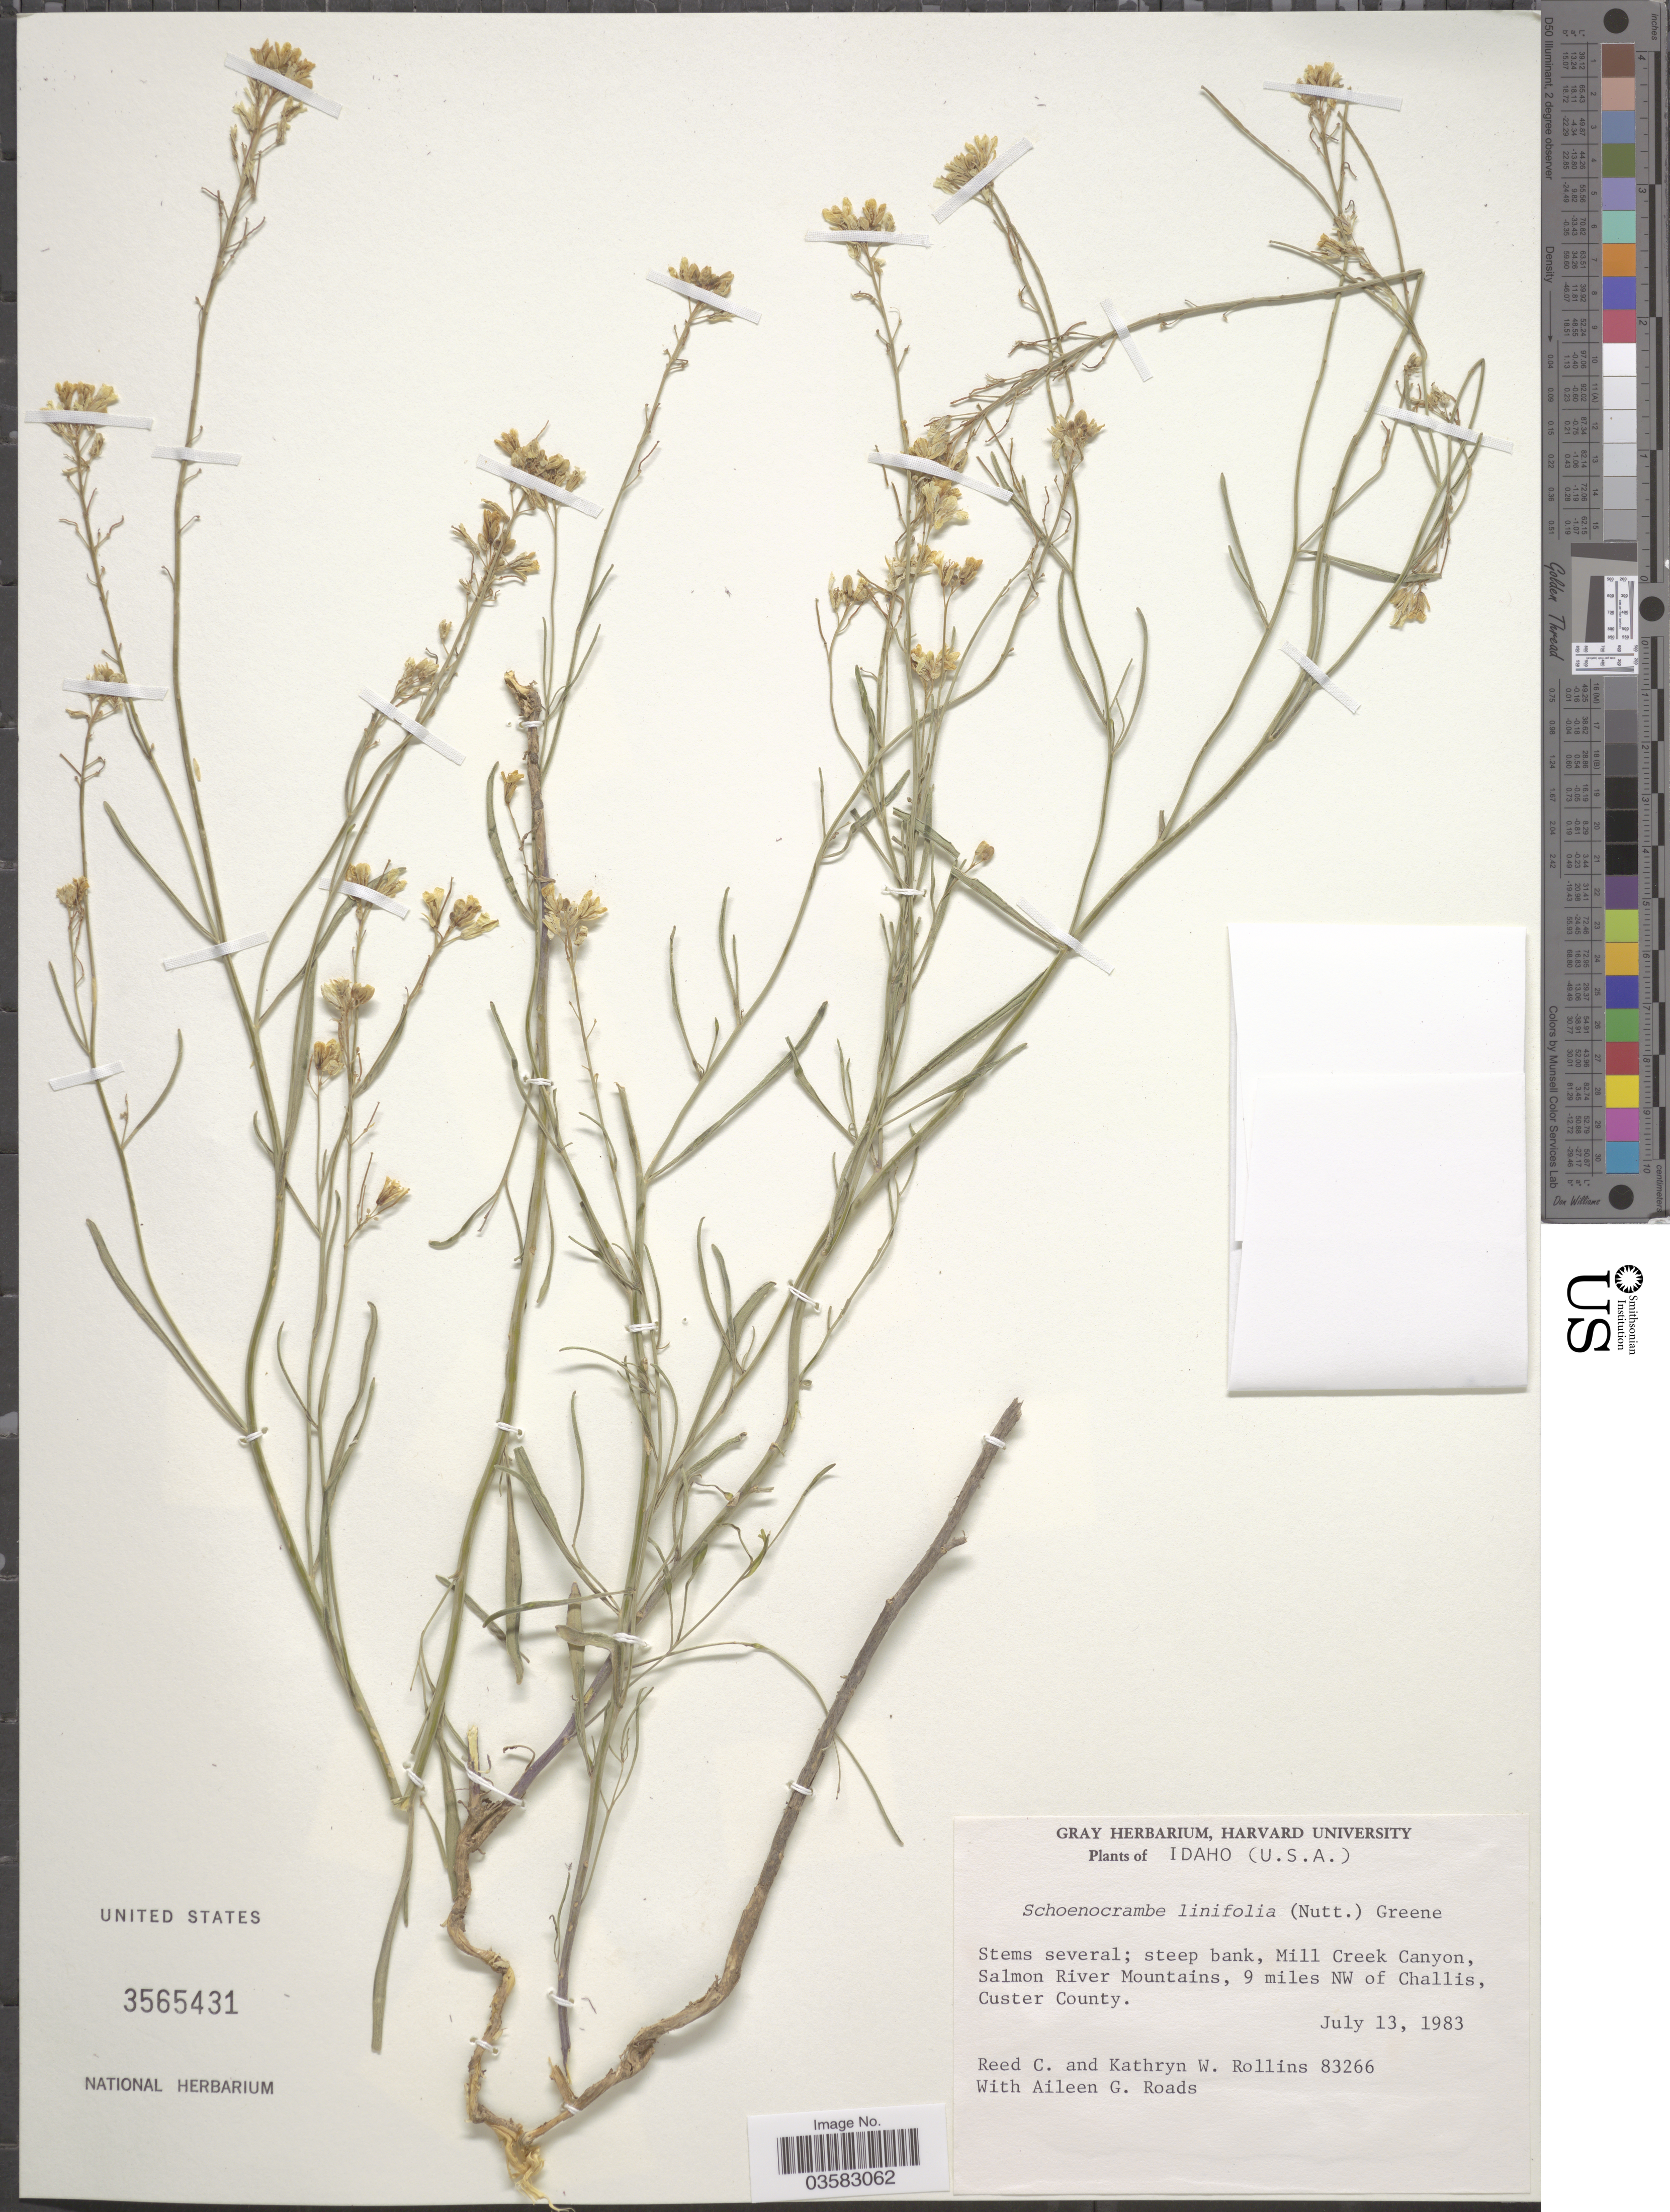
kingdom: Plantae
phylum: Tracheophyta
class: Magnoliopsida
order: Brassicales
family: Brassicaceae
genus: Sisymbrium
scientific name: Sisymbrium linifolium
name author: (Nutt.) Nutt. ex Torr. & A. Gray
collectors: R. C. Rollins, K. W. Rollins & A. Roads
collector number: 83266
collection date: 1983-07-13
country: United States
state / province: Idaho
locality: Mill Creek Canyon, Salmon River Mountains, 9 miles NW of Challis, Custer County.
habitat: steep bank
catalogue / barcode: US 3565431